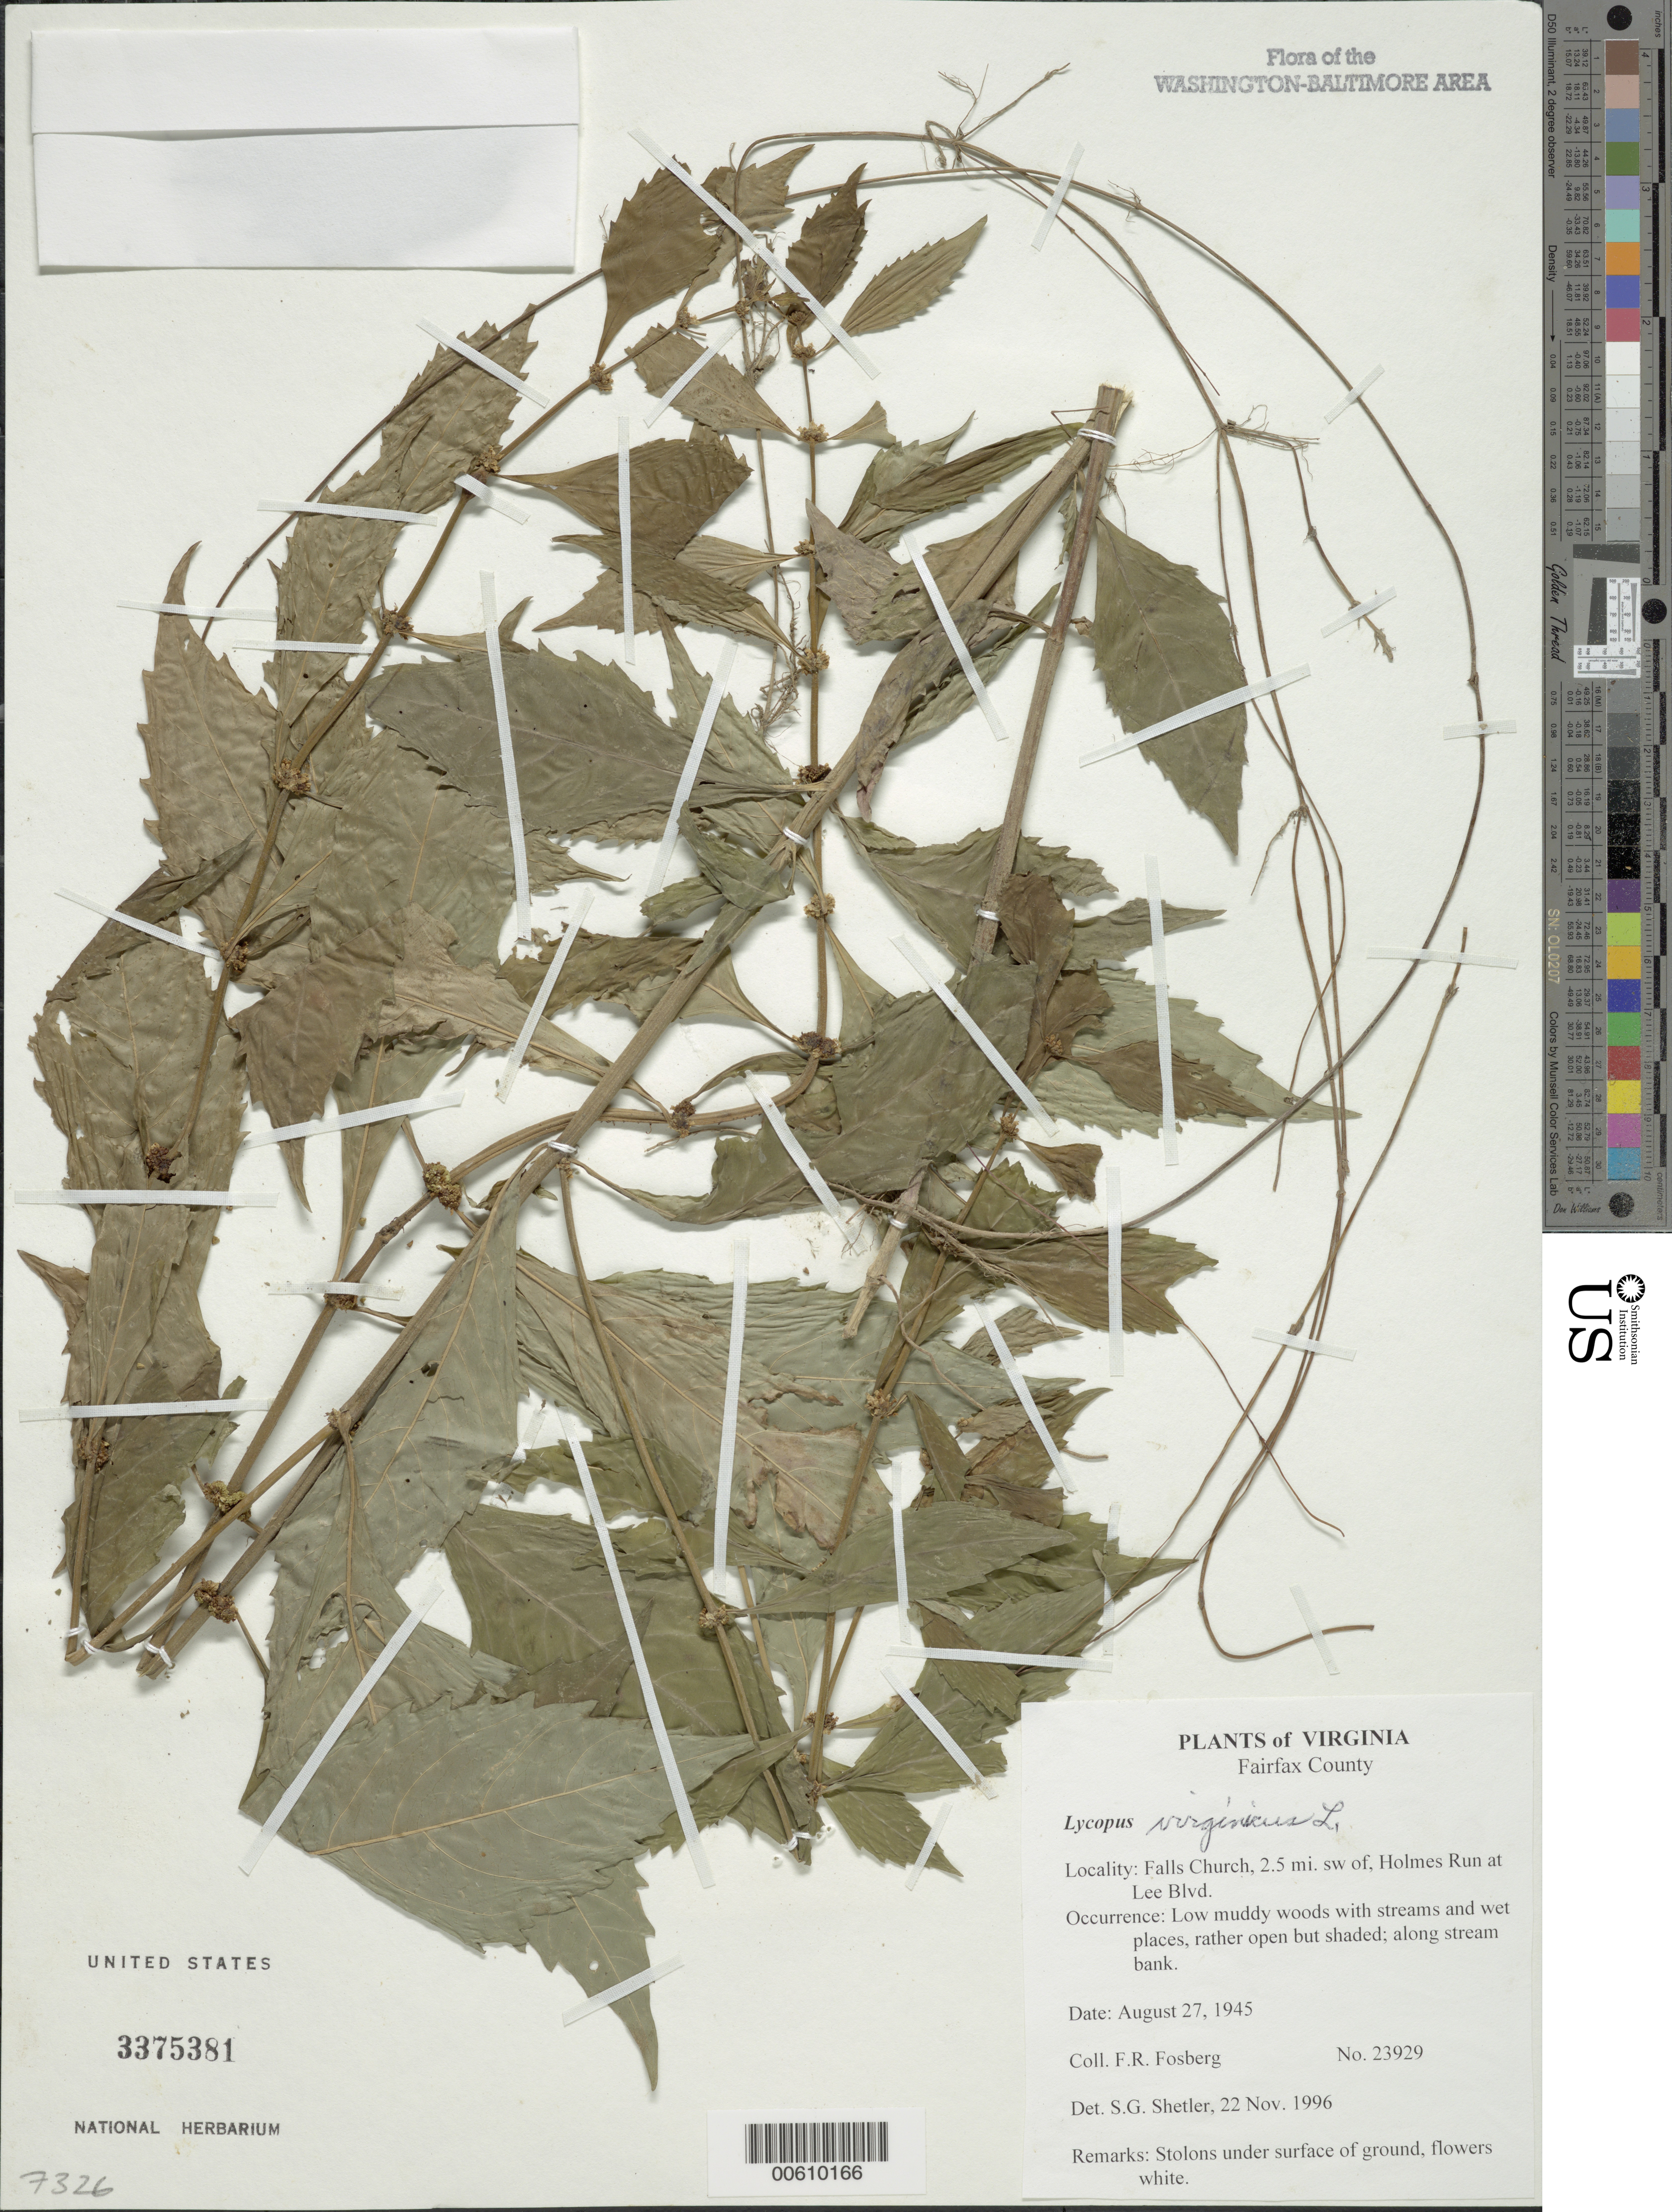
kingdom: Plantae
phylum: Tracheophyta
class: Magnoliopsida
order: Lamiales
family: Lamiaceae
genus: Lycopus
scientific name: Lycopus sp.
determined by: Shetler, Stanwyn G., (US), NMNH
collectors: F. R. Fosberg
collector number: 23929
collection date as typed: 27 Aug 1945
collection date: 1945-08-27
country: United States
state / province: Virginia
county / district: Fairfax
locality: Falls Church, 2.5 mi. sw of, Holmes Run at Lee Blvd.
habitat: Low muddy woods with streams and wet places, rather open but shaded; along stream bank.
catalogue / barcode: US 3375381